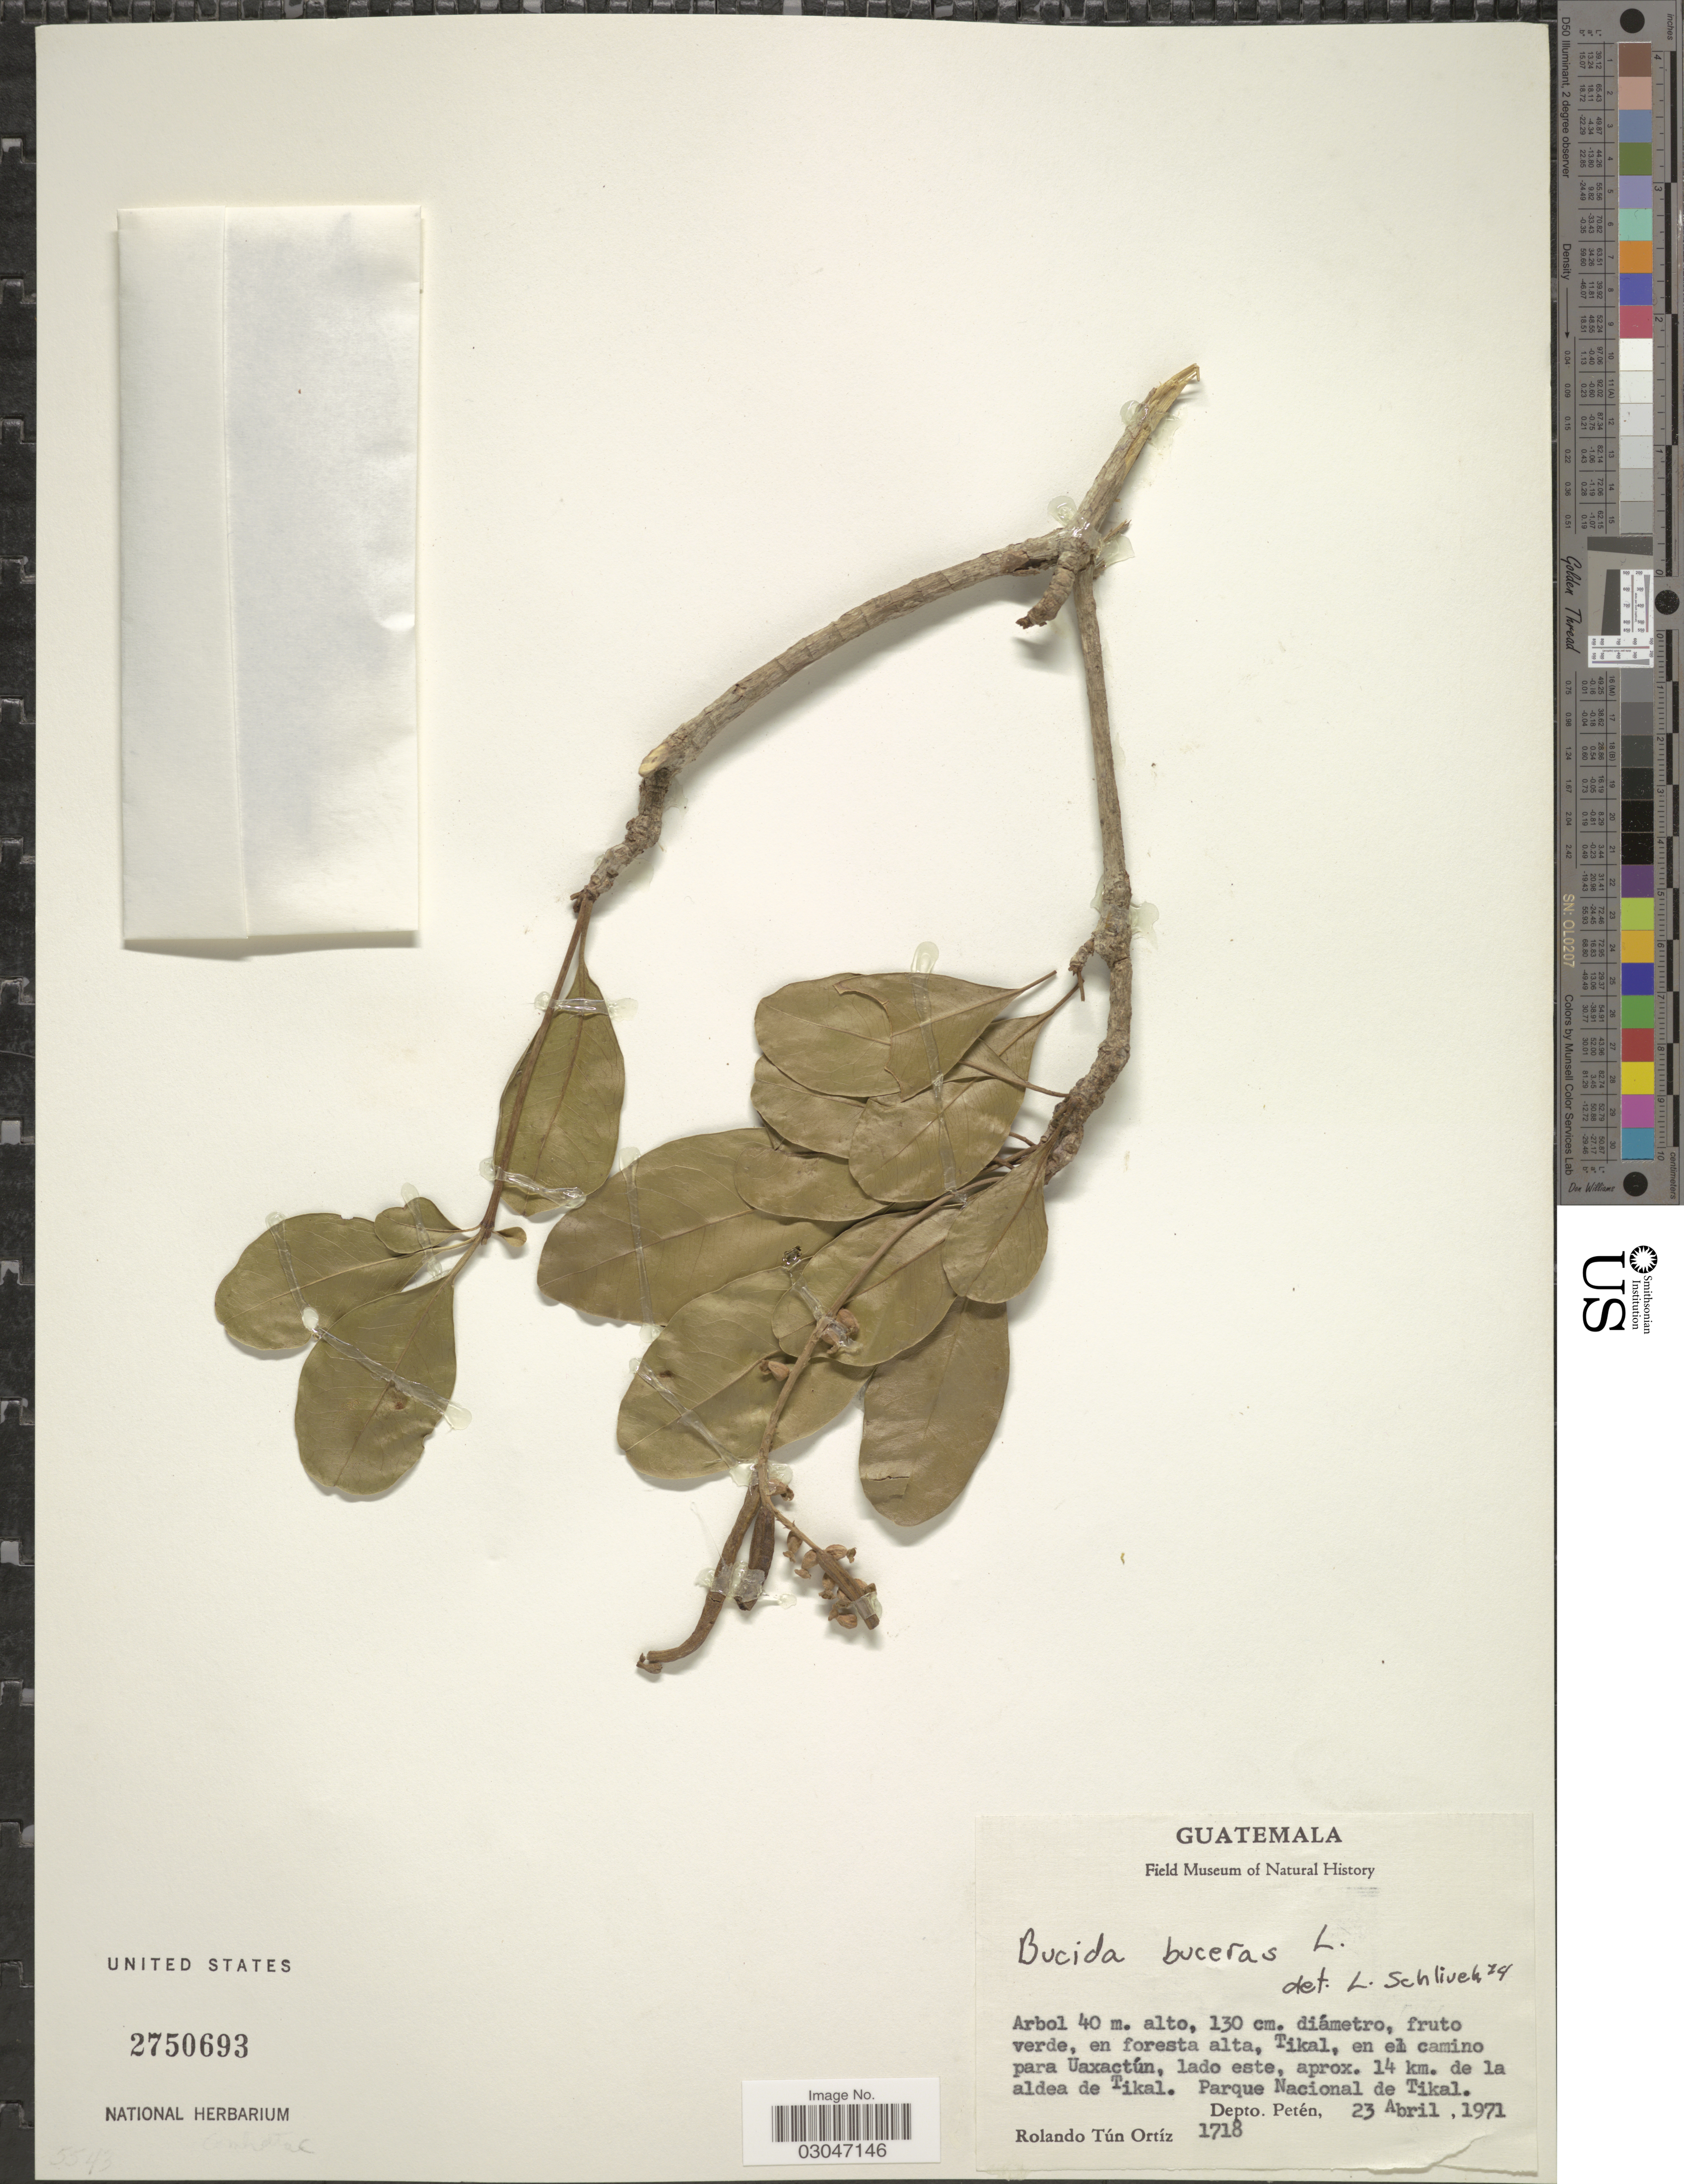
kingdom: Plantae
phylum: Tracheophyta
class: Magnoliopsida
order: Myrtales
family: Combretaceae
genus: Terminalia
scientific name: Terminalia buceras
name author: (L.) C. Wright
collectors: R. T. Ortíz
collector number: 1718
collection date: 1971-04-23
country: Guatemala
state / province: El Petén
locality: Tikal, en el camino para Uaxactún, lado este, aprox. 14 km. de la aldea de Tikal, Parque Nacional de Tikal, Depto. Petén.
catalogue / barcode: US 2750693